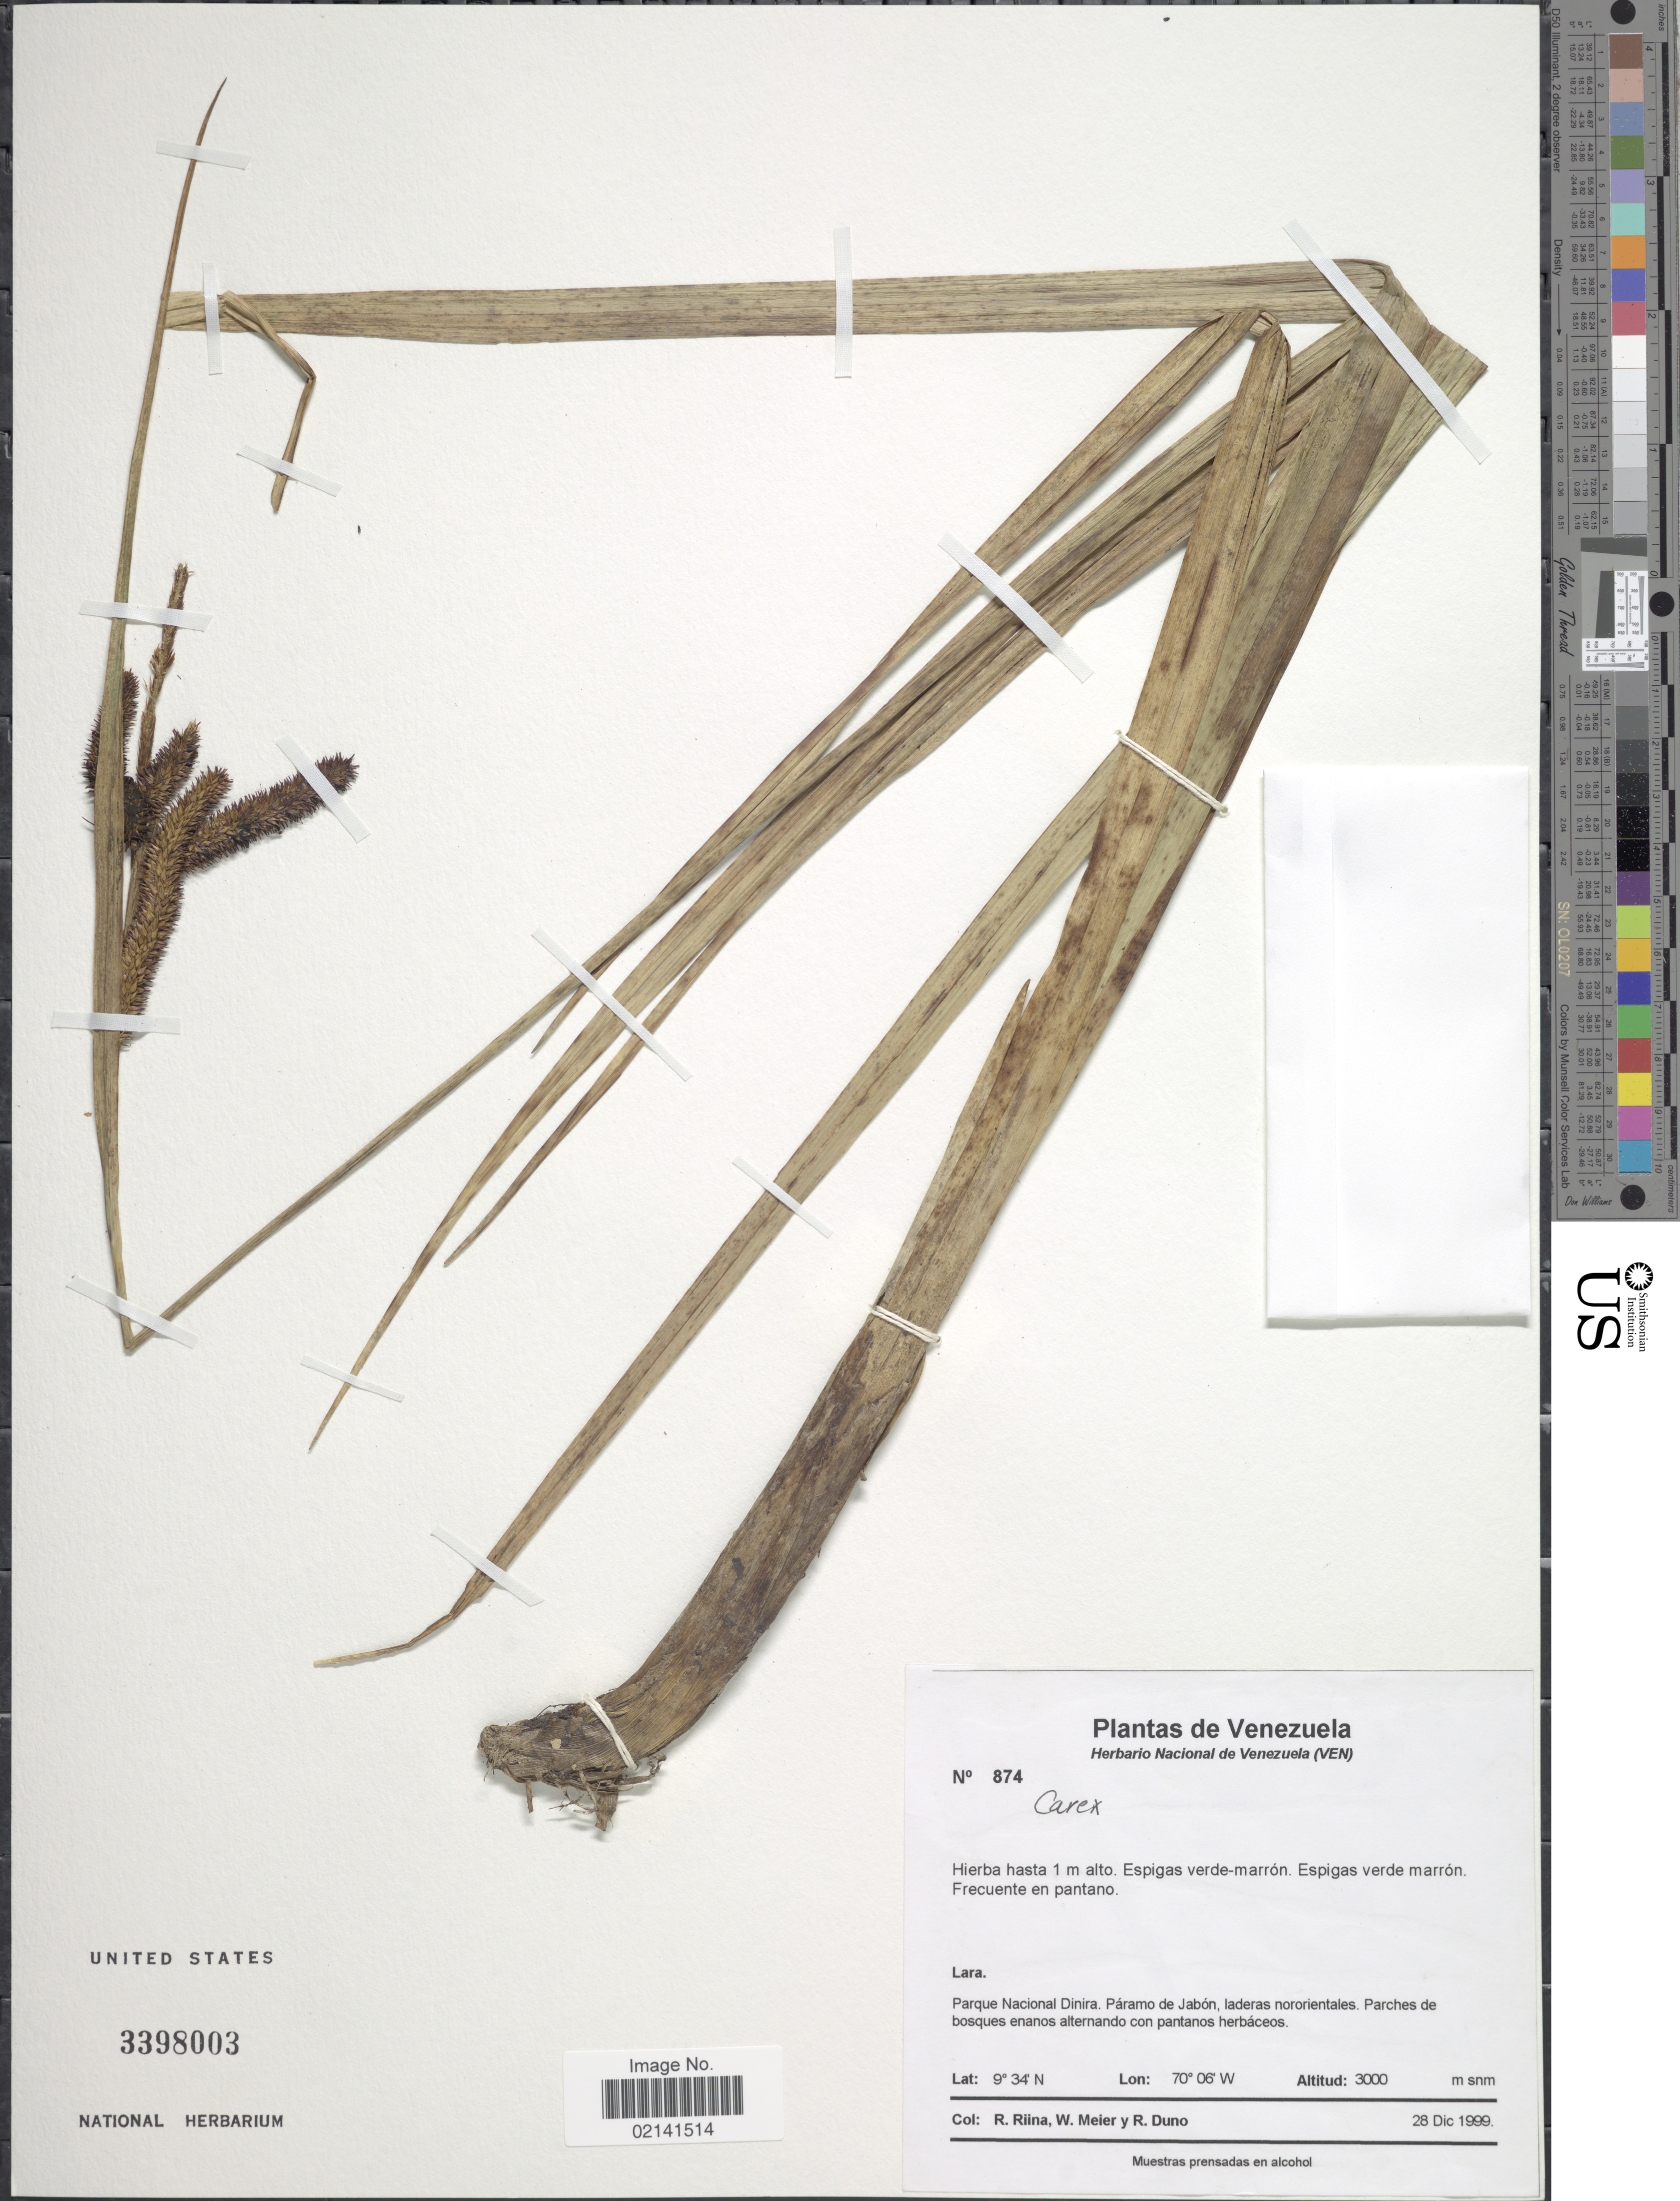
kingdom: Plantae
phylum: Tracheophyta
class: Liliopsida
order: Poales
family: Cyperaceae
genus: Carex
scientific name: Carex acutata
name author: Boott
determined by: Jiménez-Mejías, P.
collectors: R. Riina, W. Meier & R. Duno de Stefano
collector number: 874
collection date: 1999-12-28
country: Venezuela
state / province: Lara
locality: Lara. Parque Nacional Dinira Paramo de Jabon. laderas nororientales.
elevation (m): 3000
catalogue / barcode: US 3398003